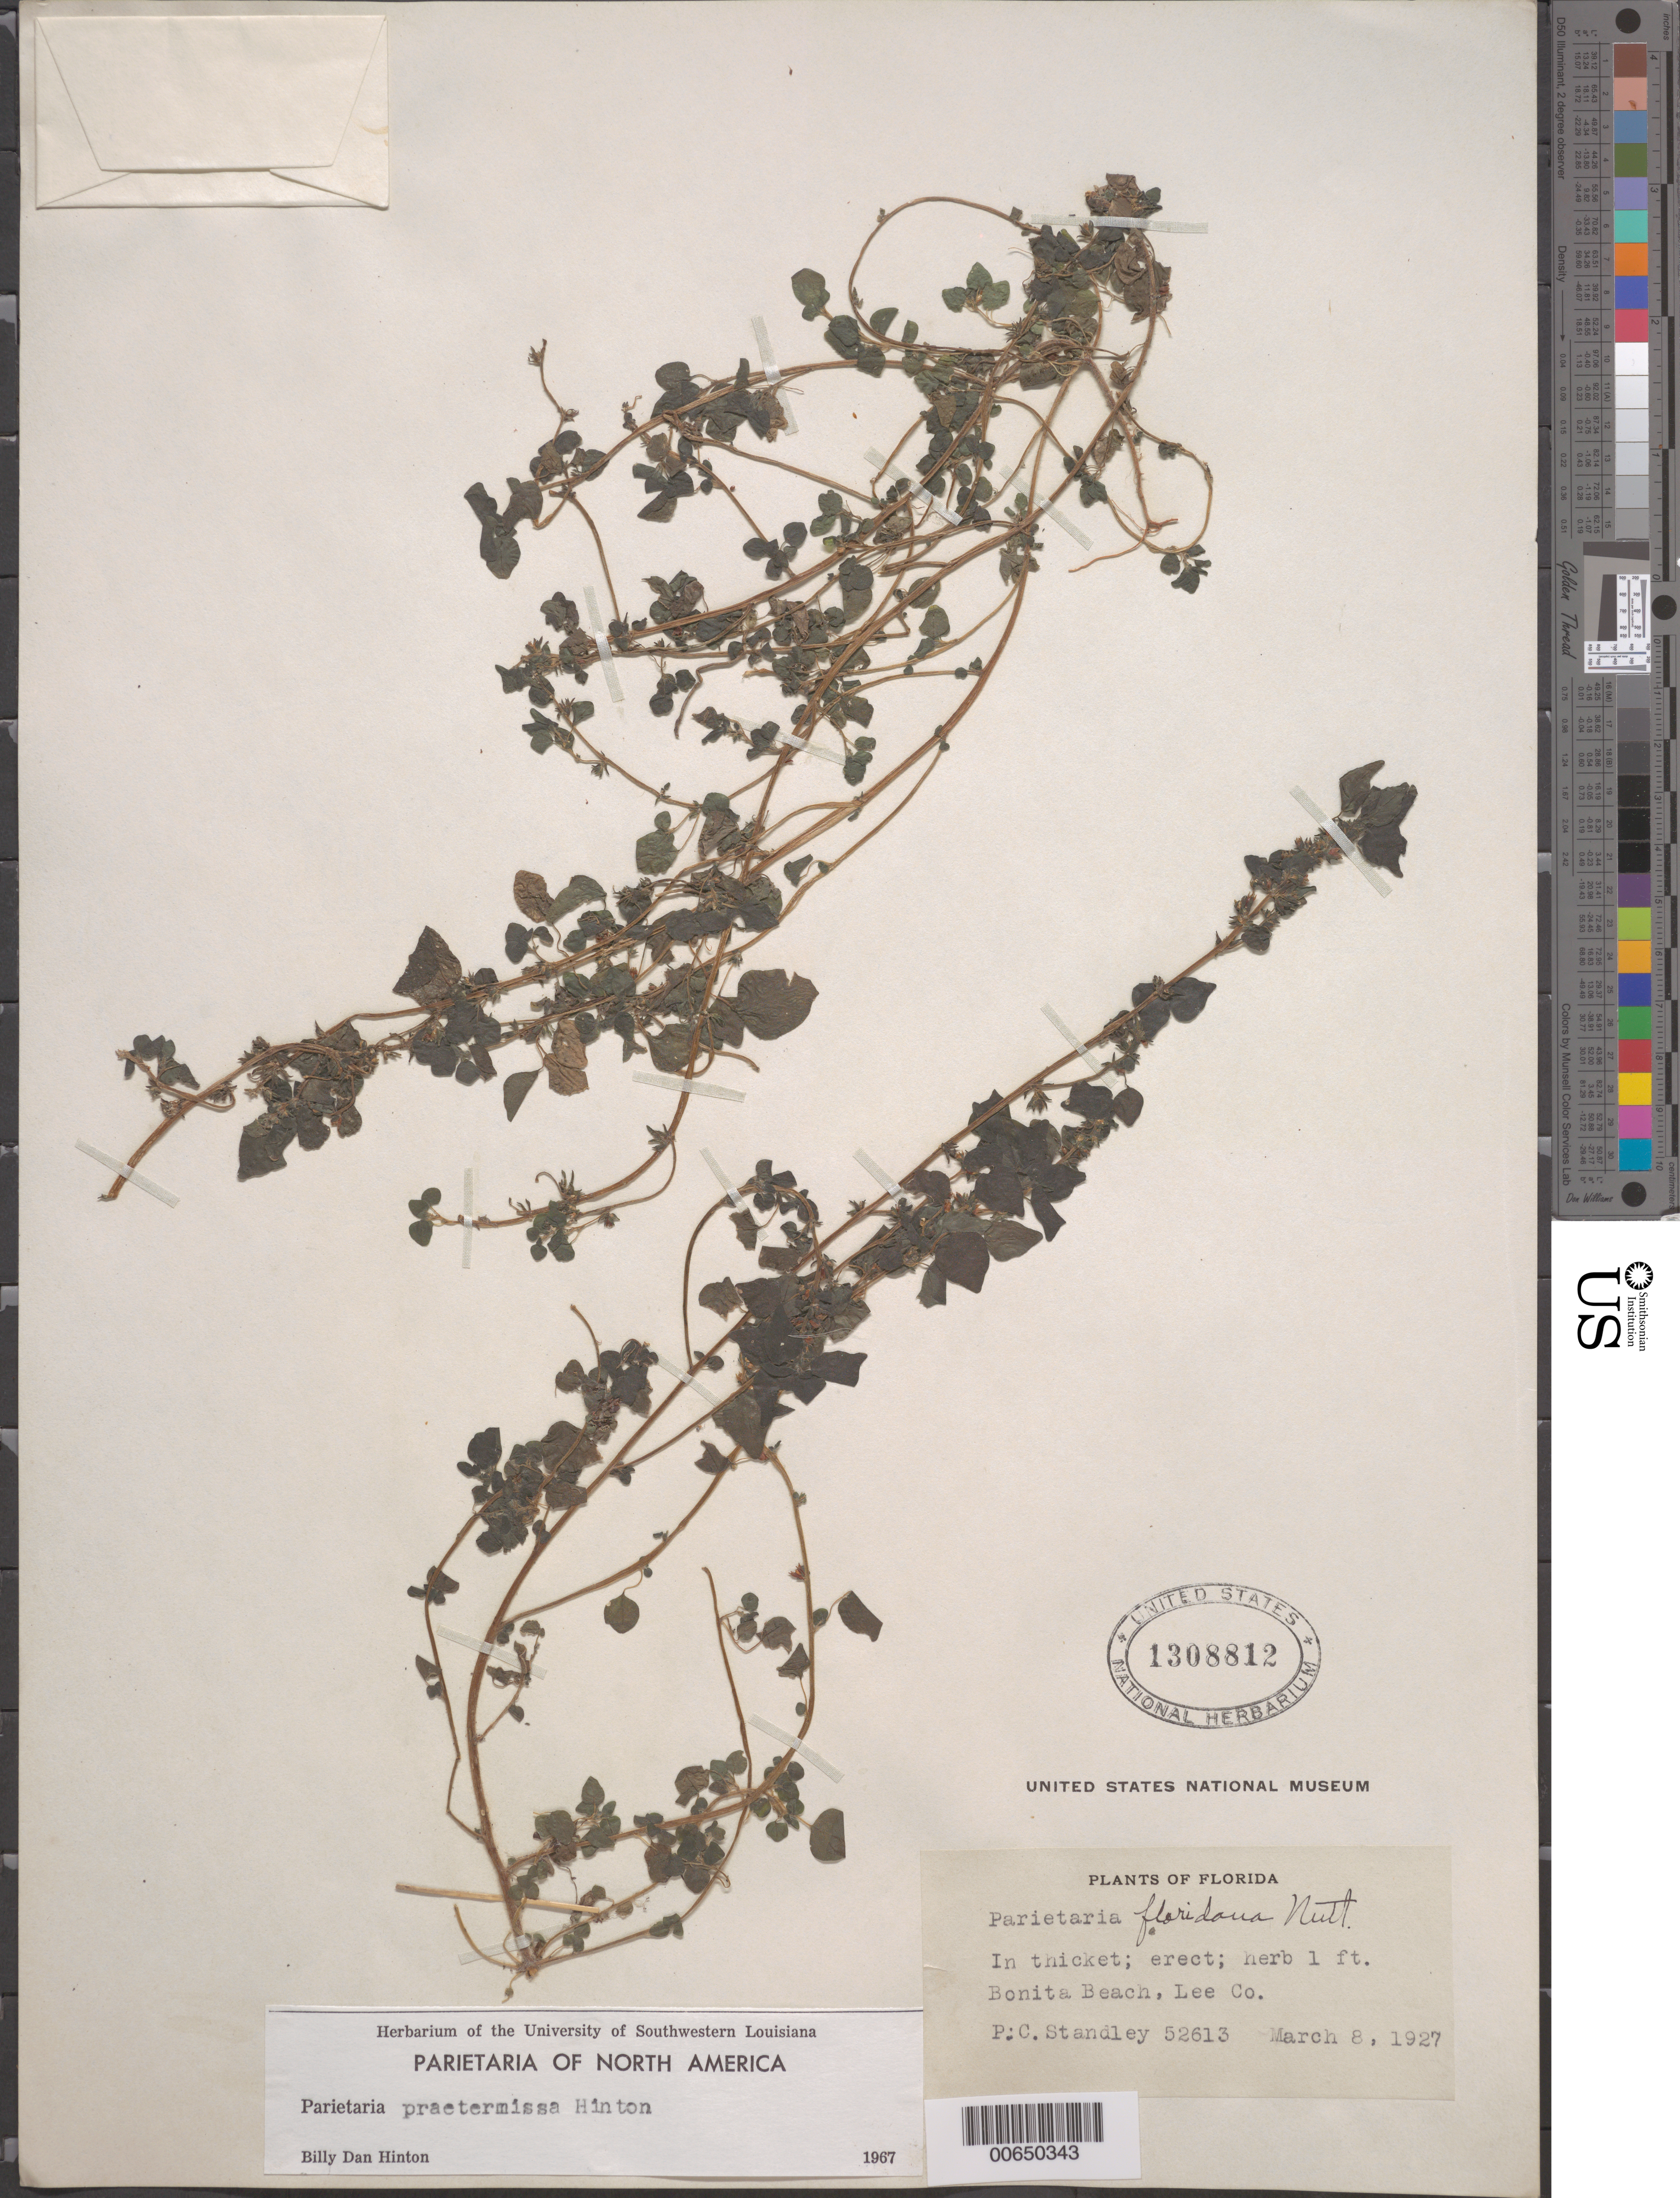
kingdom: Plantae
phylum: Tracheophyta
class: Magnoliopsida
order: Rosales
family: Urticaceae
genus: Parietaria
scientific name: Parietaria praetermissa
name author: Hinton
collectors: P. C. Standley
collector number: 52613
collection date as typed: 08 Mar 1927 or 03 Aug 1927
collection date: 1927-03-08 or 1927-08-03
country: United States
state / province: Florida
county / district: Lee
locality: Bonita Beach.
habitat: In thicket.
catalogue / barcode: US 1308812